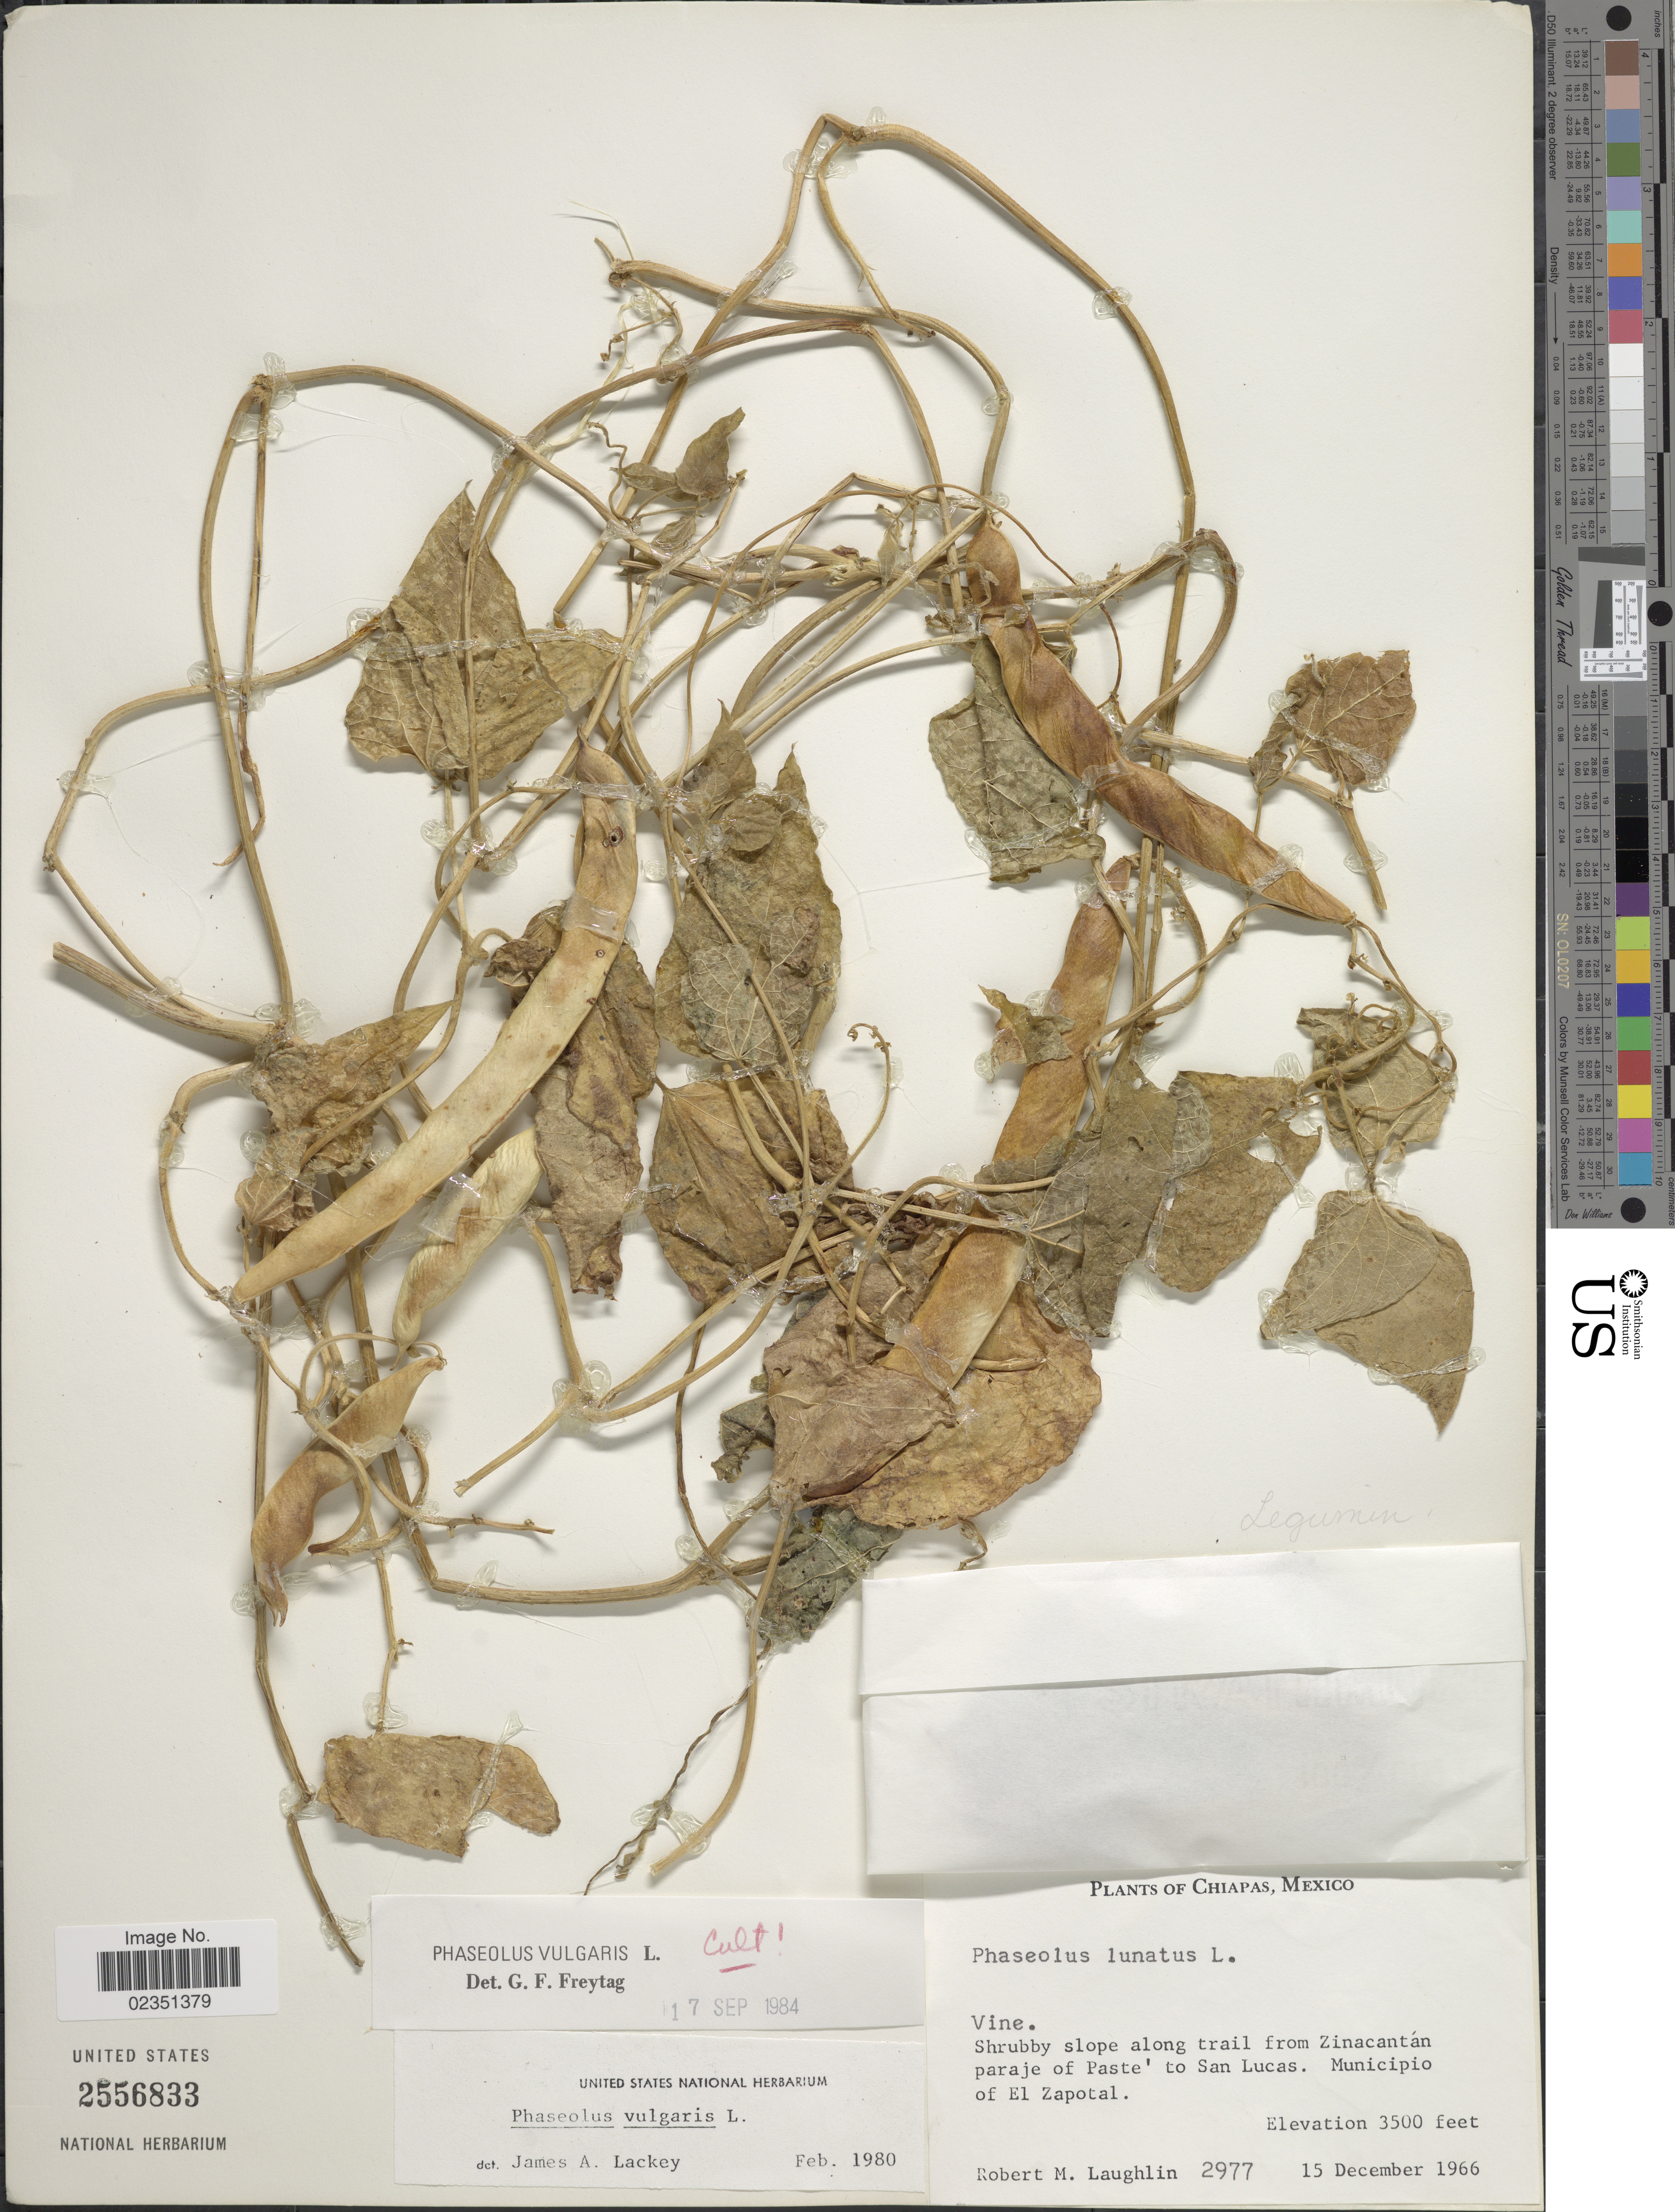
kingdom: Plantae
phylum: Tracheophyta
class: Magnoliopsida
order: Fabales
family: Fabaceae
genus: Phaseolus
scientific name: Phaseolus vulgaris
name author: L.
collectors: R. M. Laughlin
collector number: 2977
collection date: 1966-12-15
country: Mexico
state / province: Chiapas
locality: Slope along trail from Zinacantan paraje of Paste' to San Lucas. Municipio of El Zapotal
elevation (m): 1067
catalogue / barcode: US 2556833